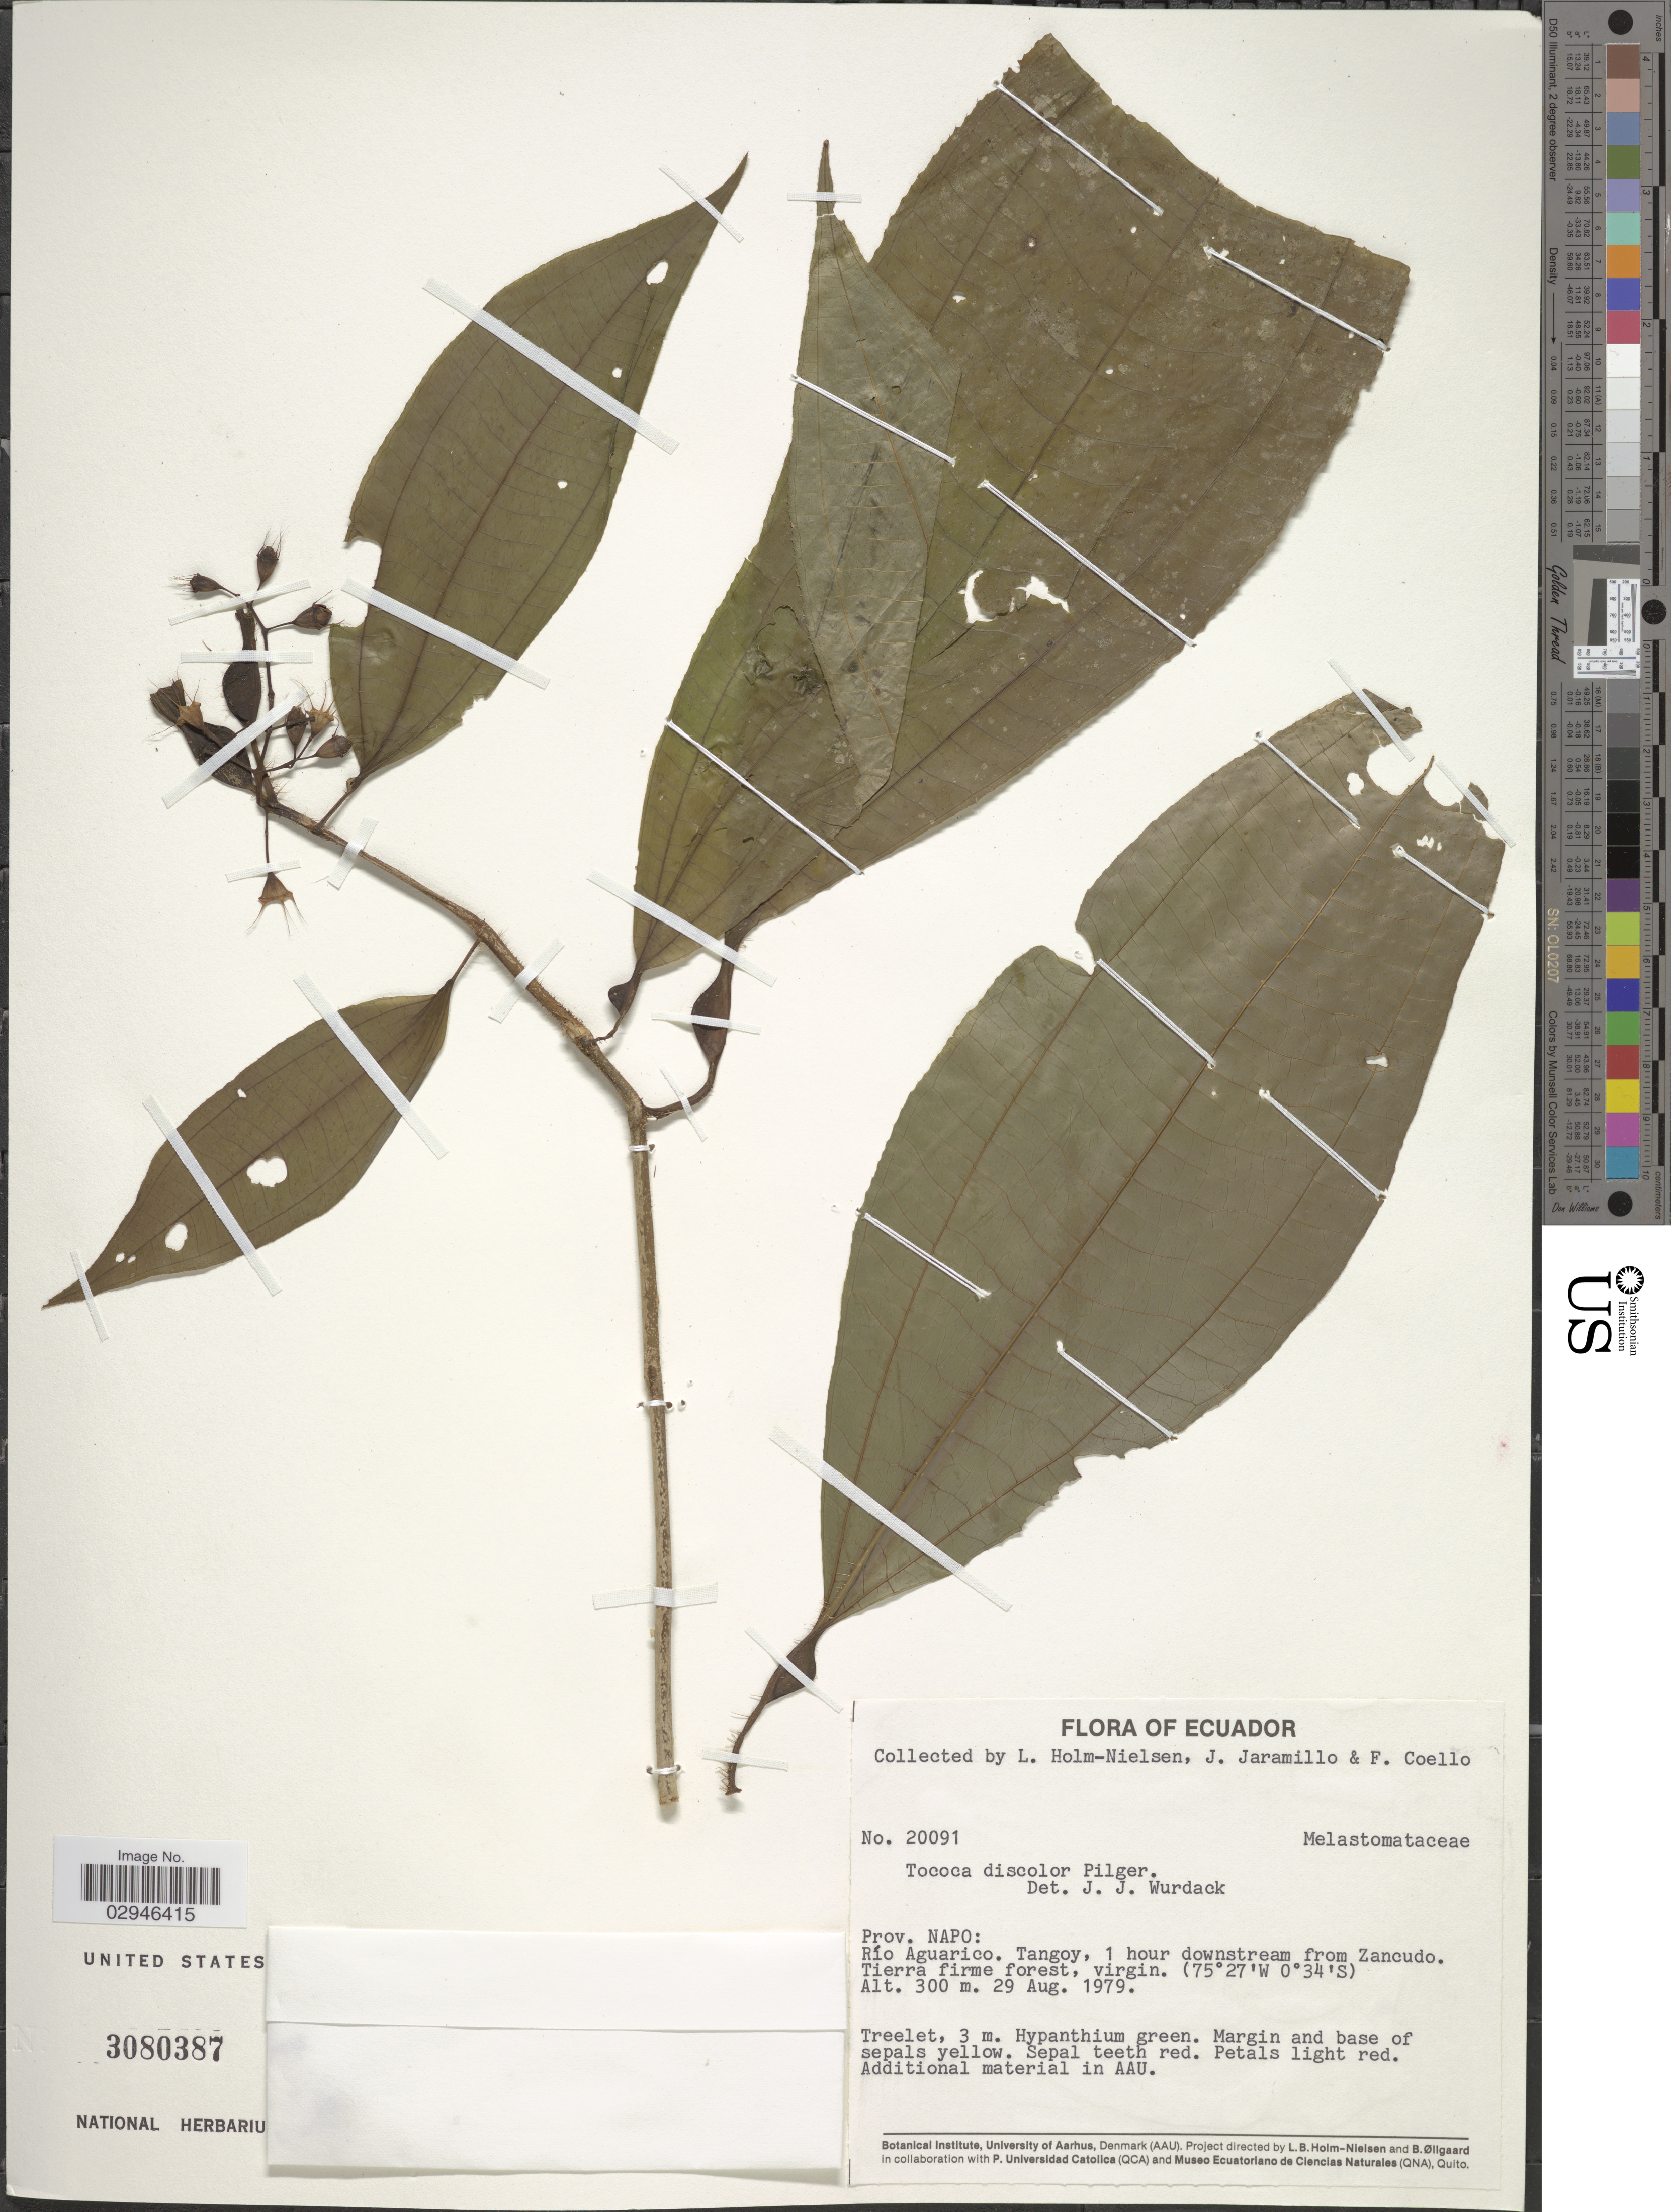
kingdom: Plantae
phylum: Tracheophyta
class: Magnoliopsida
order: Myrtales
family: Melastomataceae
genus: Tococa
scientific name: Tococa discolor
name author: Pilg.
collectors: L. Holm-Nielsen, J. Jaramillo & F. Coello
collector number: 20091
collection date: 1979-08-29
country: Ecuador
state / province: Napo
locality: Prov. Napo: Río Aguarico, Tangoy, 1 hour downstream from Zancudo, Tierra firme forest, virgin.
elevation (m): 300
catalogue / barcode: US 3080387